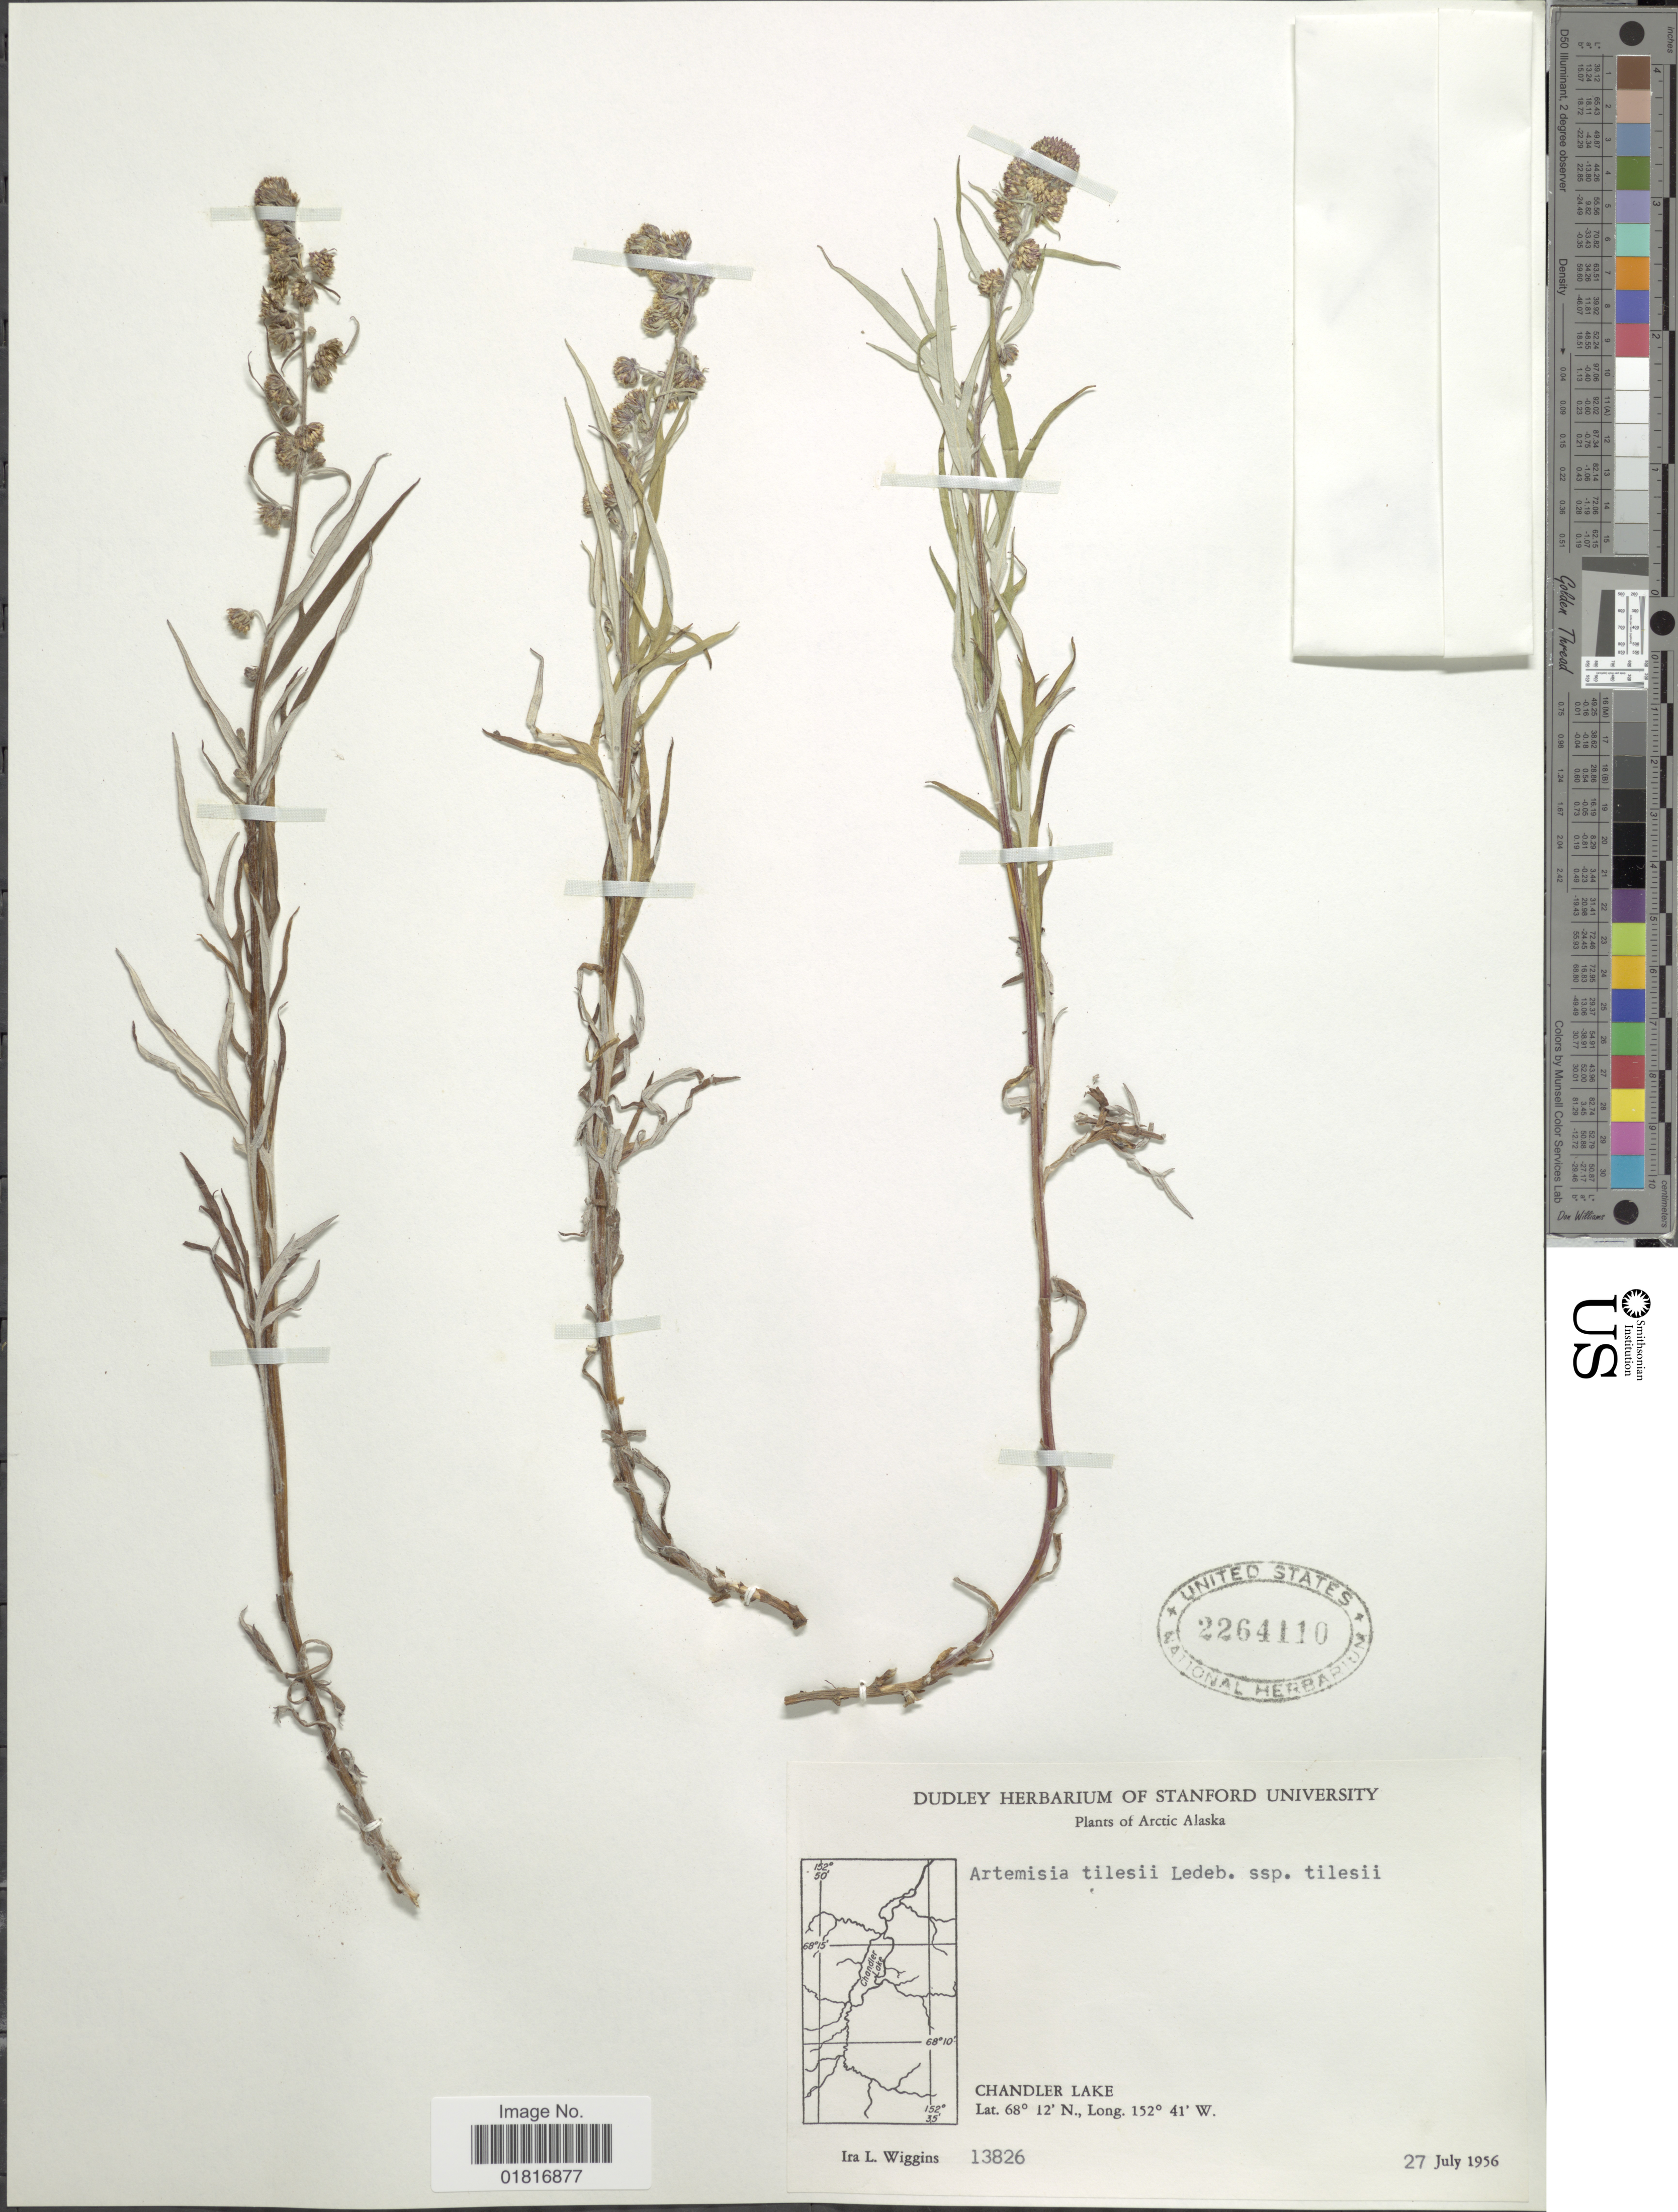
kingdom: Plantae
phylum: Tracheophyta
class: Magnoliopsida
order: Asterales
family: Asteraceae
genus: Artemisia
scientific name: Artemisia tilesii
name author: Ledeb.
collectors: I. L. Wiggins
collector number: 13826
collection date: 1956-07-27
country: United States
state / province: Alaska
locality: Arctic Alaska, Chandler Lake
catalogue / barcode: US 2264110